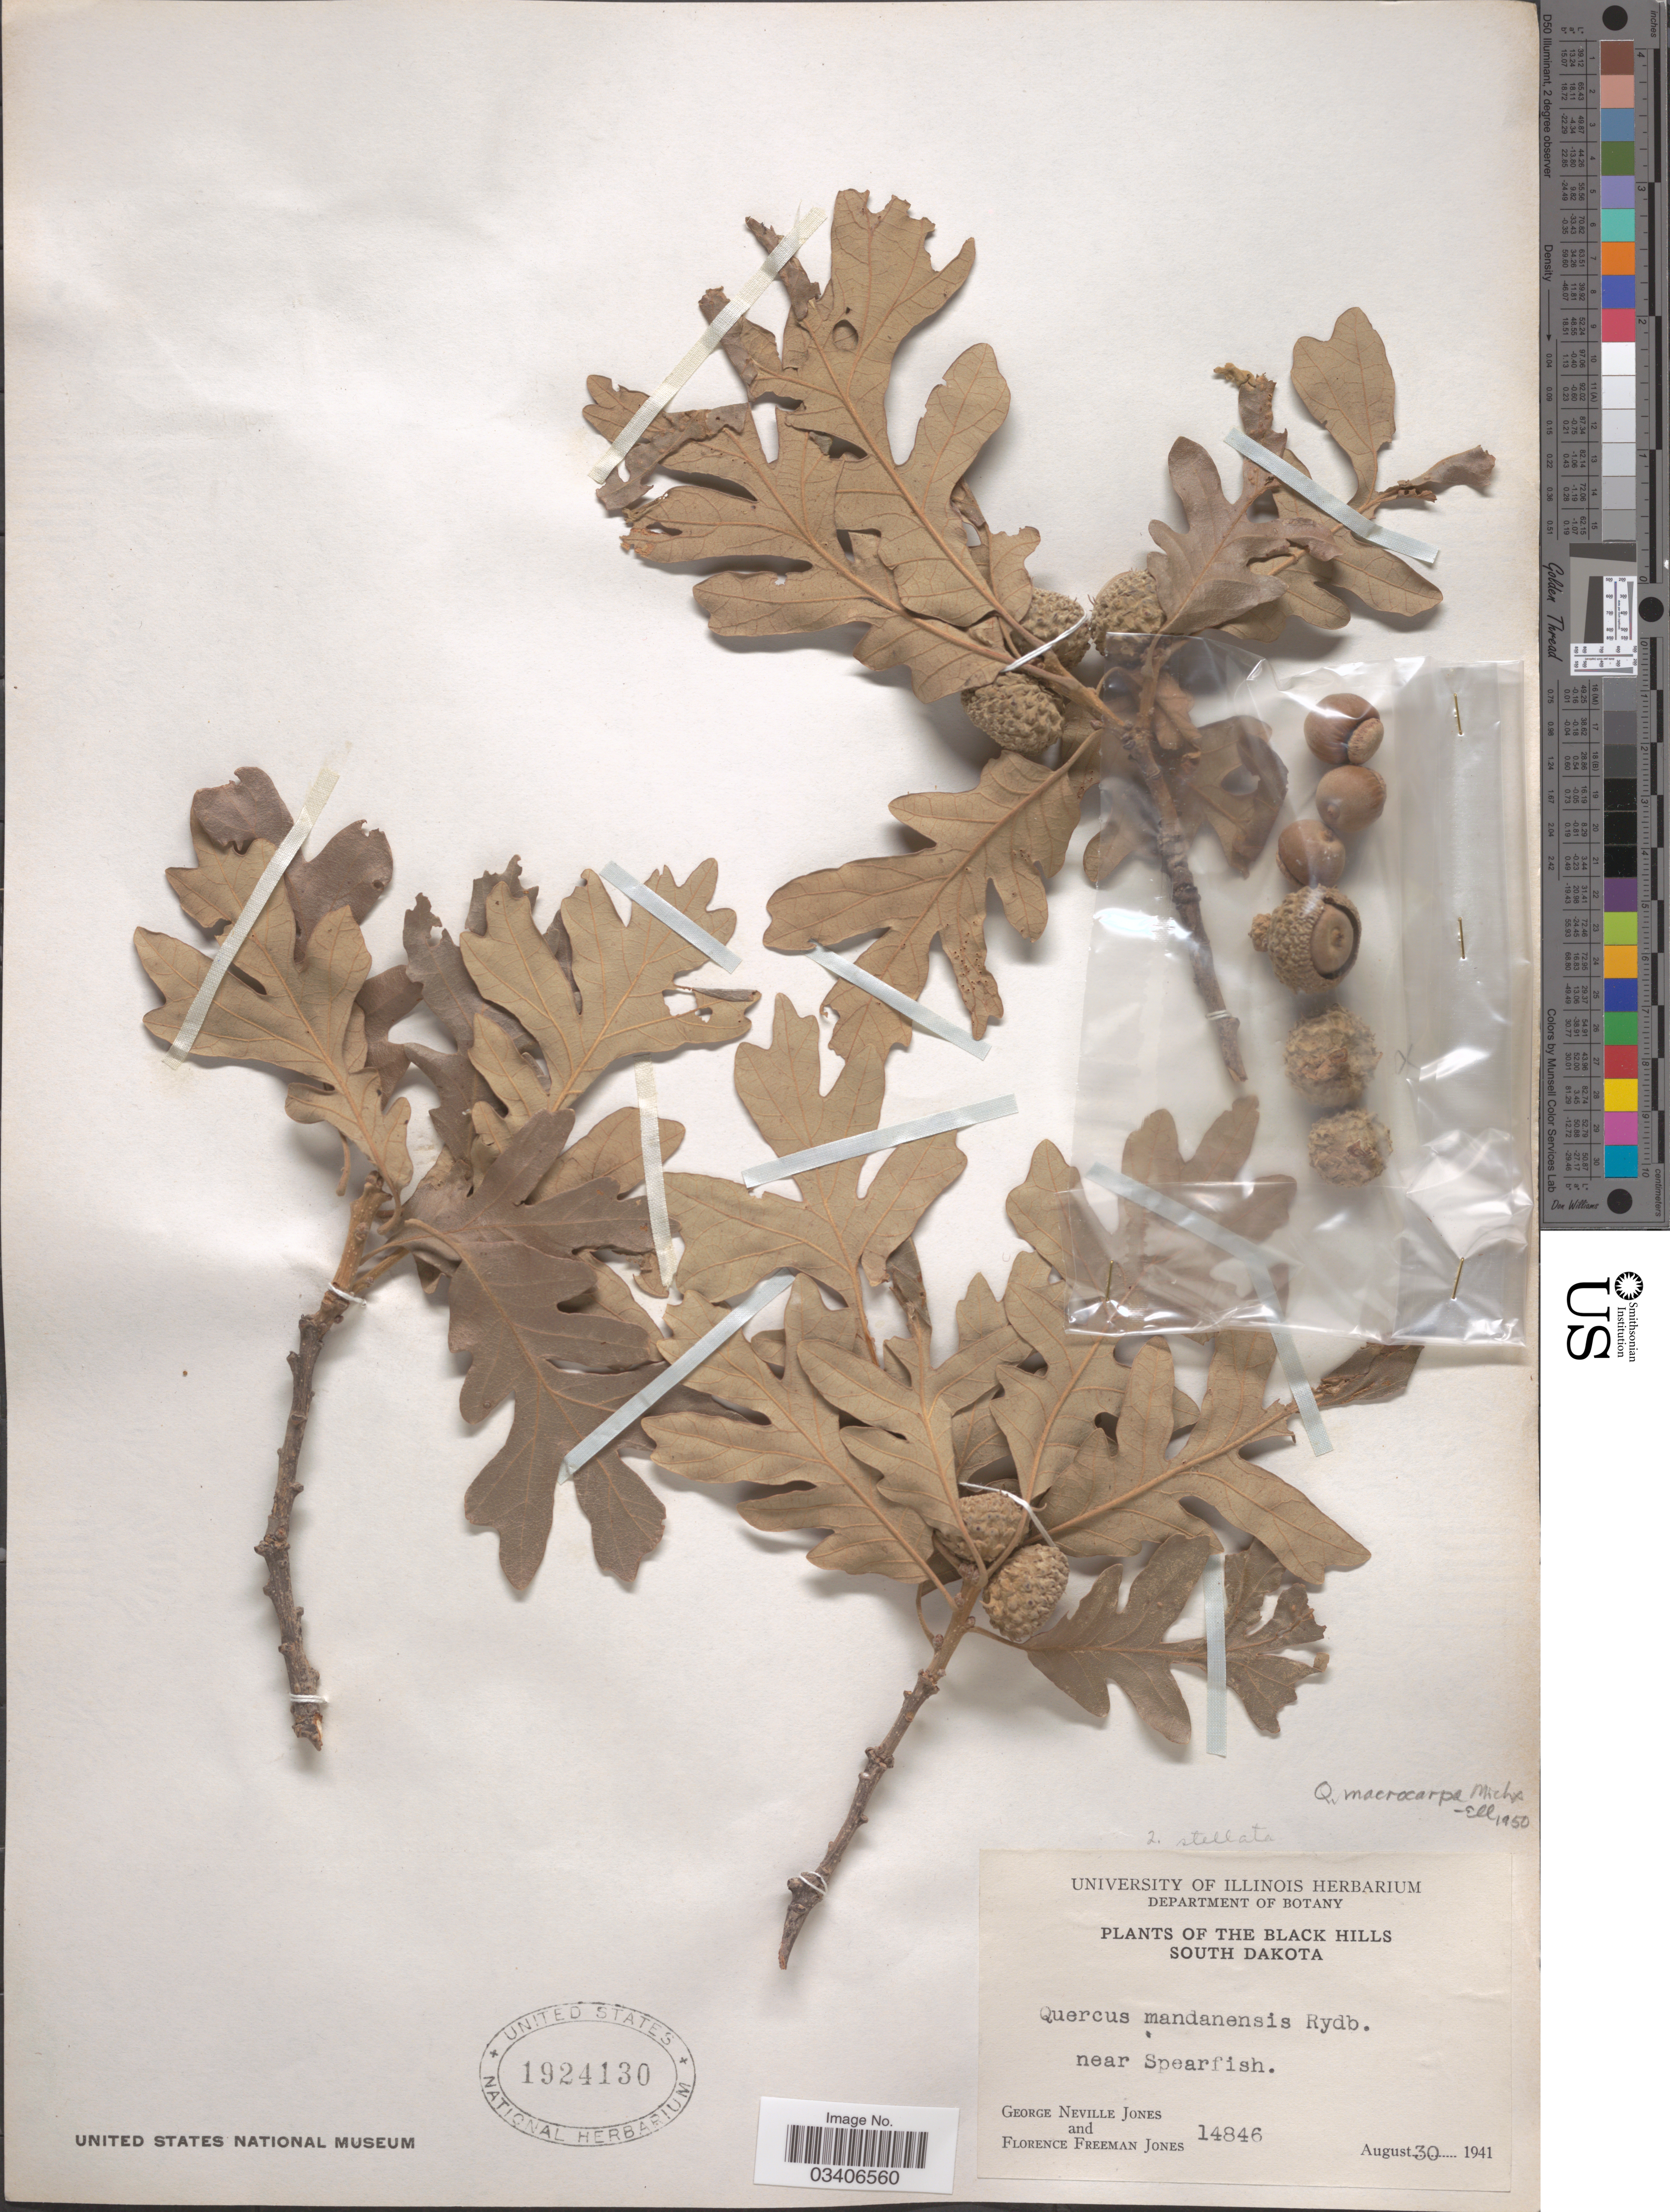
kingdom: Plantae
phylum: Tracheophyta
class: Magnoliopsida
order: Fagales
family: Fagaceae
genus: Quercus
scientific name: Quercus macrocarpa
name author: Michx.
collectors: G. N. Jones & F. F. Jones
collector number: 14846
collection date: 1941-08-30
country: United States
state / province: South Dakota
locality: The Black Hills. Near Spearfish.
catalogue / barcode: US 1924130